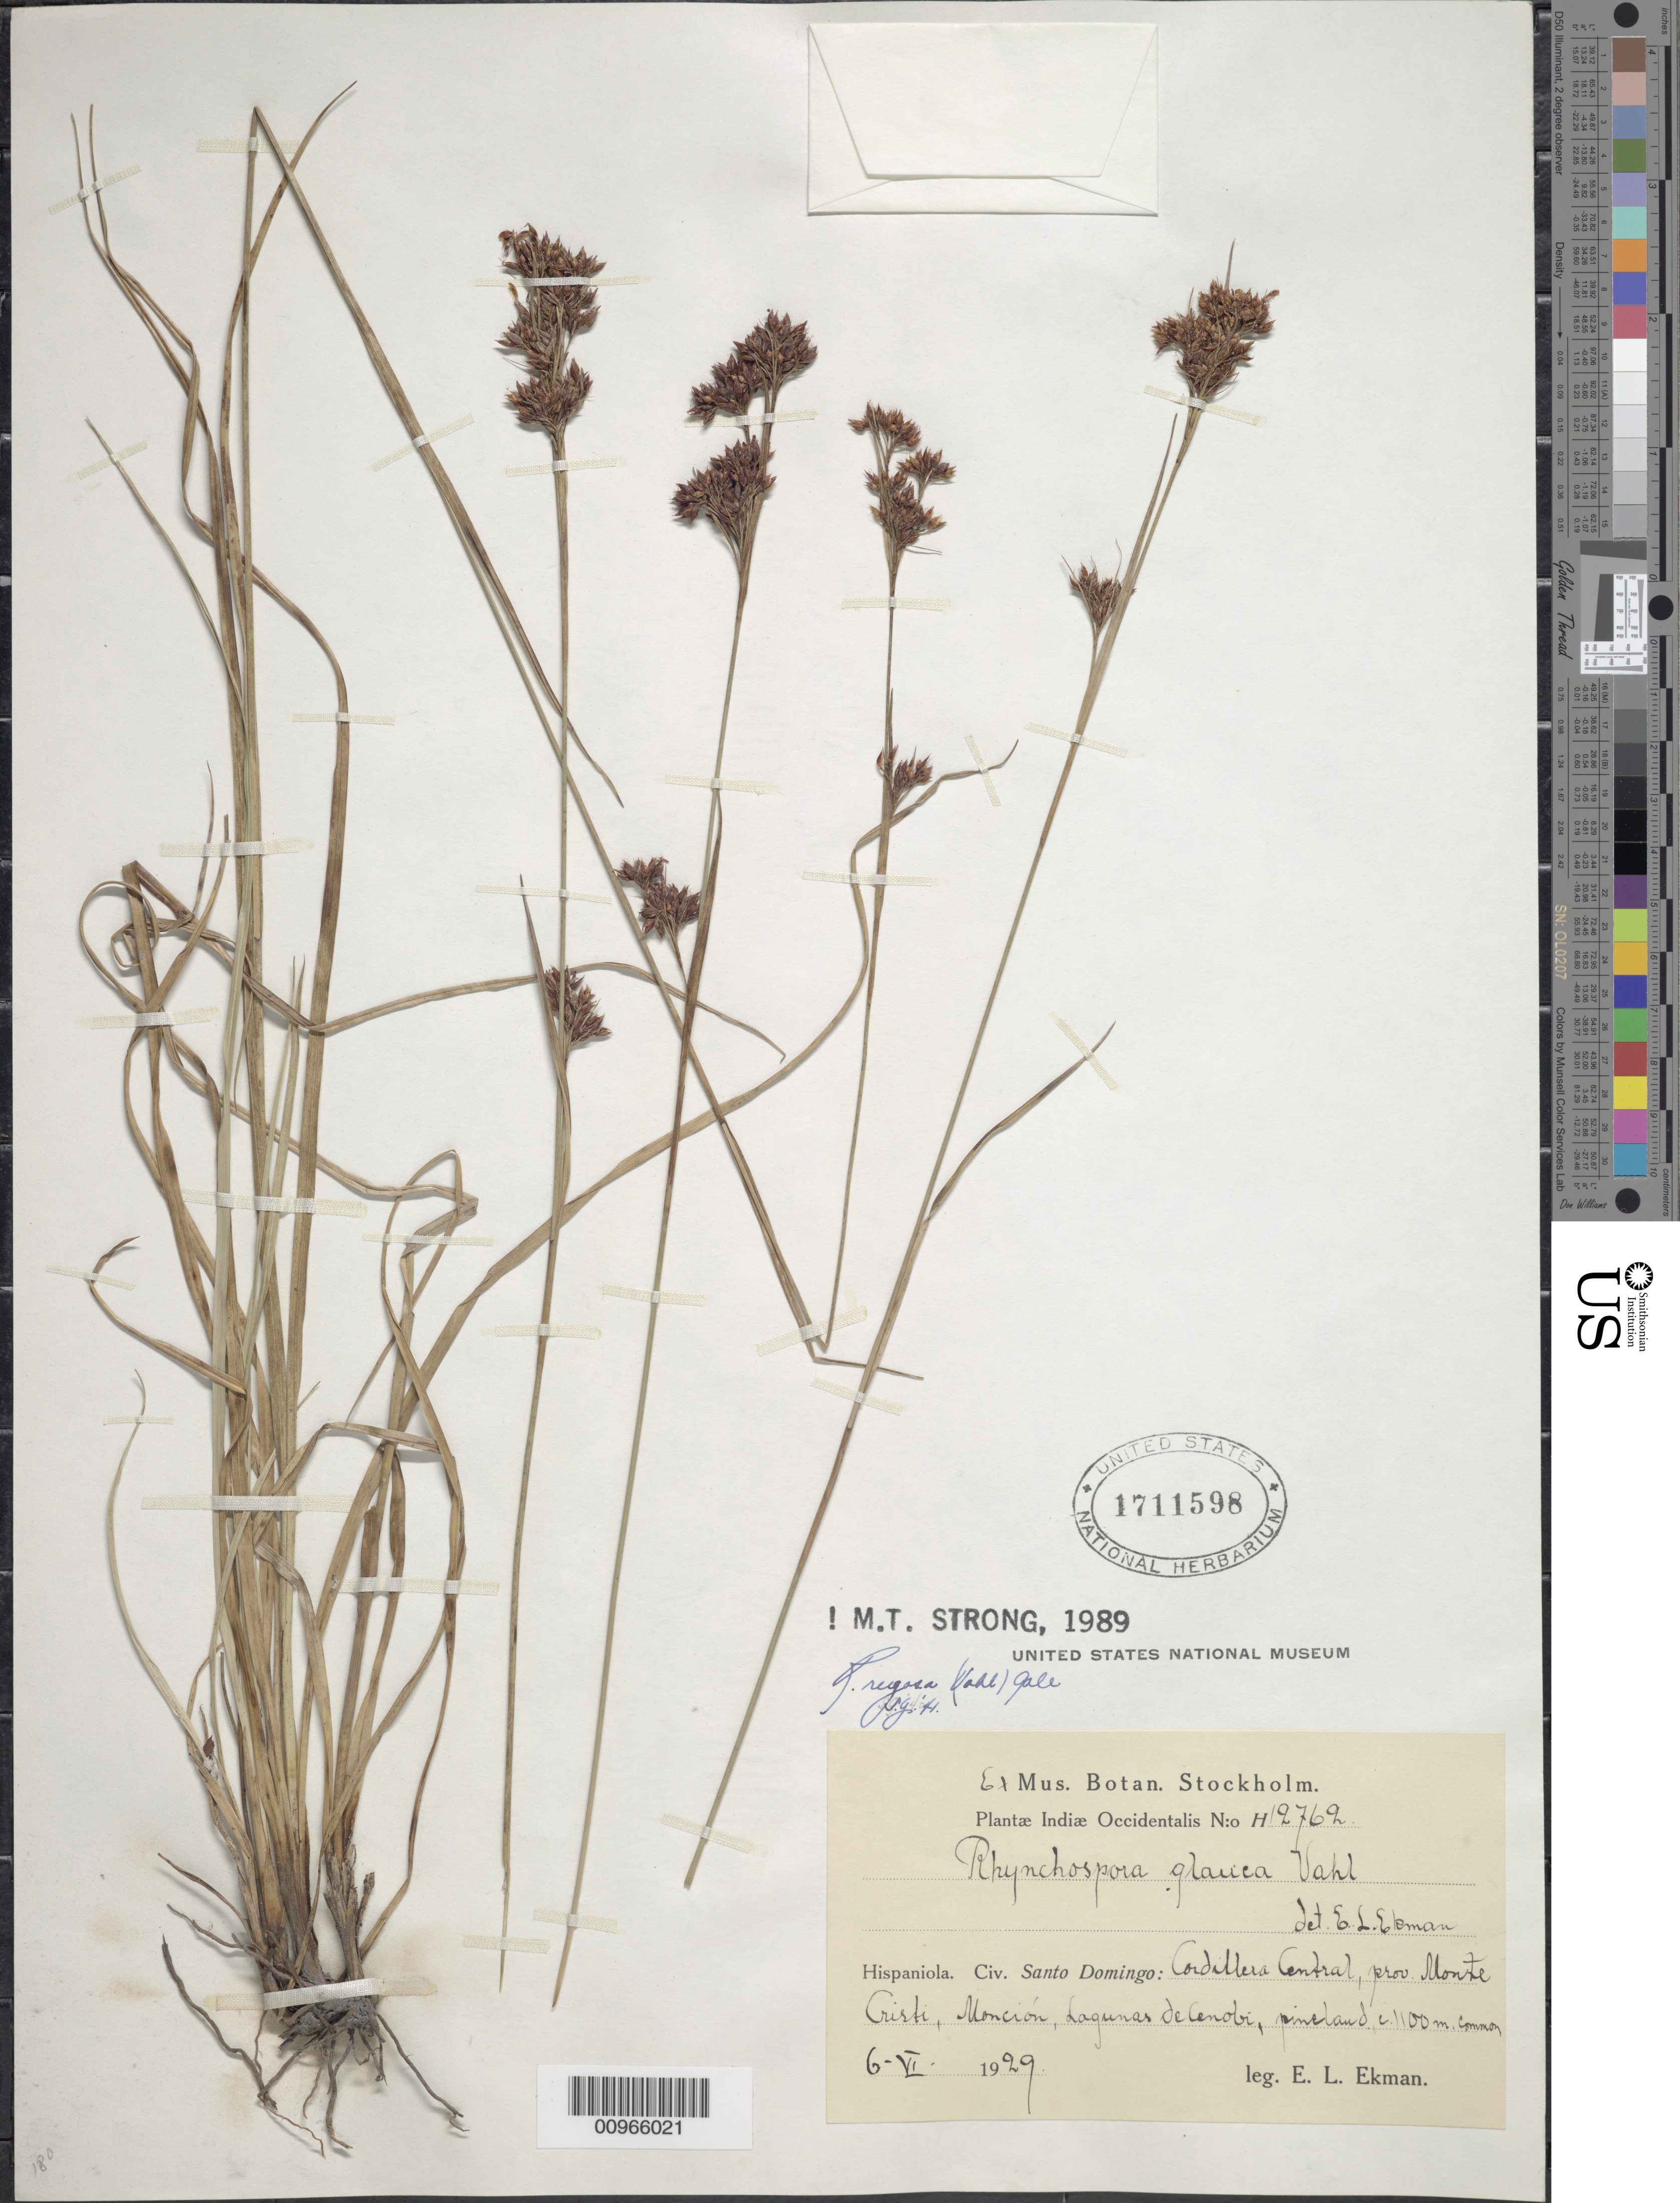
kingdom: Plantae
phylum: Tracheophyta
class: Liliopsida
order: Poales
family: Cyperaceae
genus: Rhynchospora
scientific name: Rhynchospora rugosa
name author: (Vahl) Gale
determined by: Strong, M. T., (US), Smithsonian Institution - National Museum of Natural History (UNITED STATES)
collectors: E. L. Ekman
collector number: H 12762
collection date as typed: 06 Jun 1929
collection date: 1929-06-06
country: Dominican Republic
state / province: Monte Cristi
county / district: Monción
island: Hispaniola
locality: Cordillera Central, Lagunas de Cenobí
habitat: Pineland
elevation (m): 1100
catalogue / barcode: US 1711598